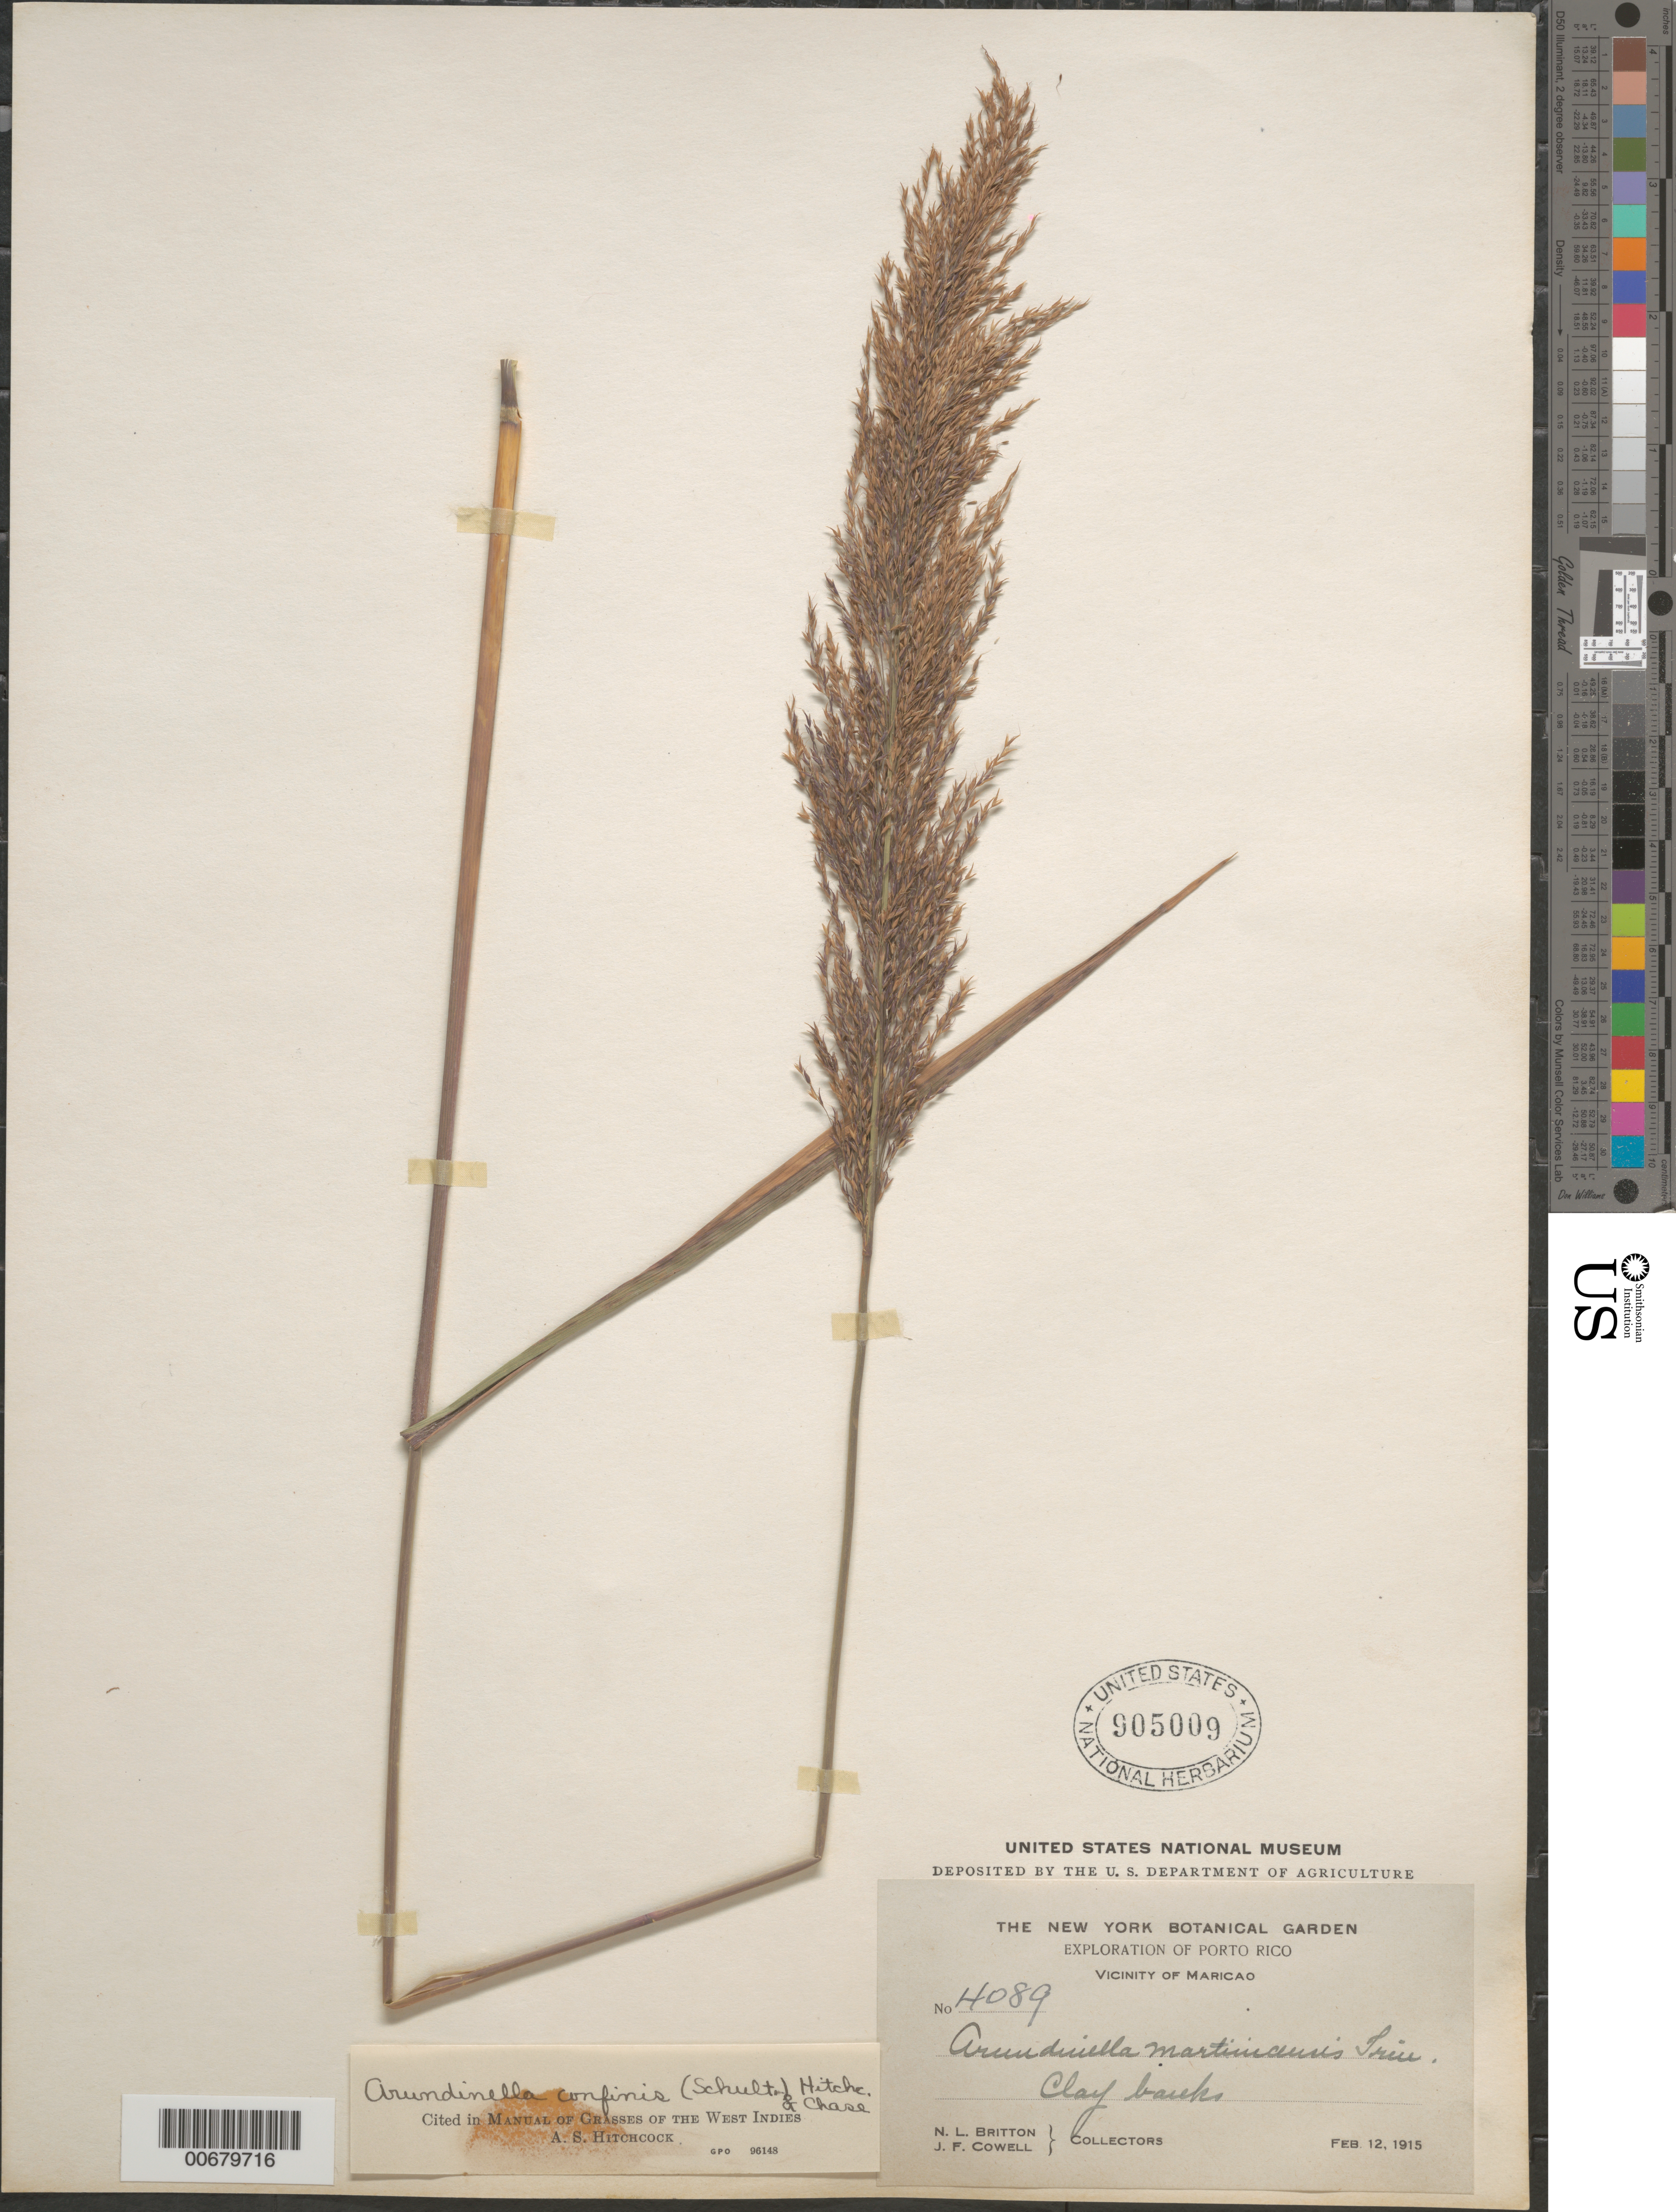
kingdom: Plantae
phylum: Tracheophyta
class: Liliopsida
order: Poales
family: Poaceae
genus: Arundinella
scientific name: Arundinella hispida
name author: (Humb. & Bonpl. ex Willd.) Kuntze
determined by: Hitchcock, Albert S.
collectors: N. Britton & J. F. Cowell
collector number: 4089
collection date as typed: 12 Feb 1915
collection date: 1915-02-12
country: Puerto Rico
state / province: Maricao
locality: Maricao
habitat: Clay banks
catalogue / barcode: US 905009